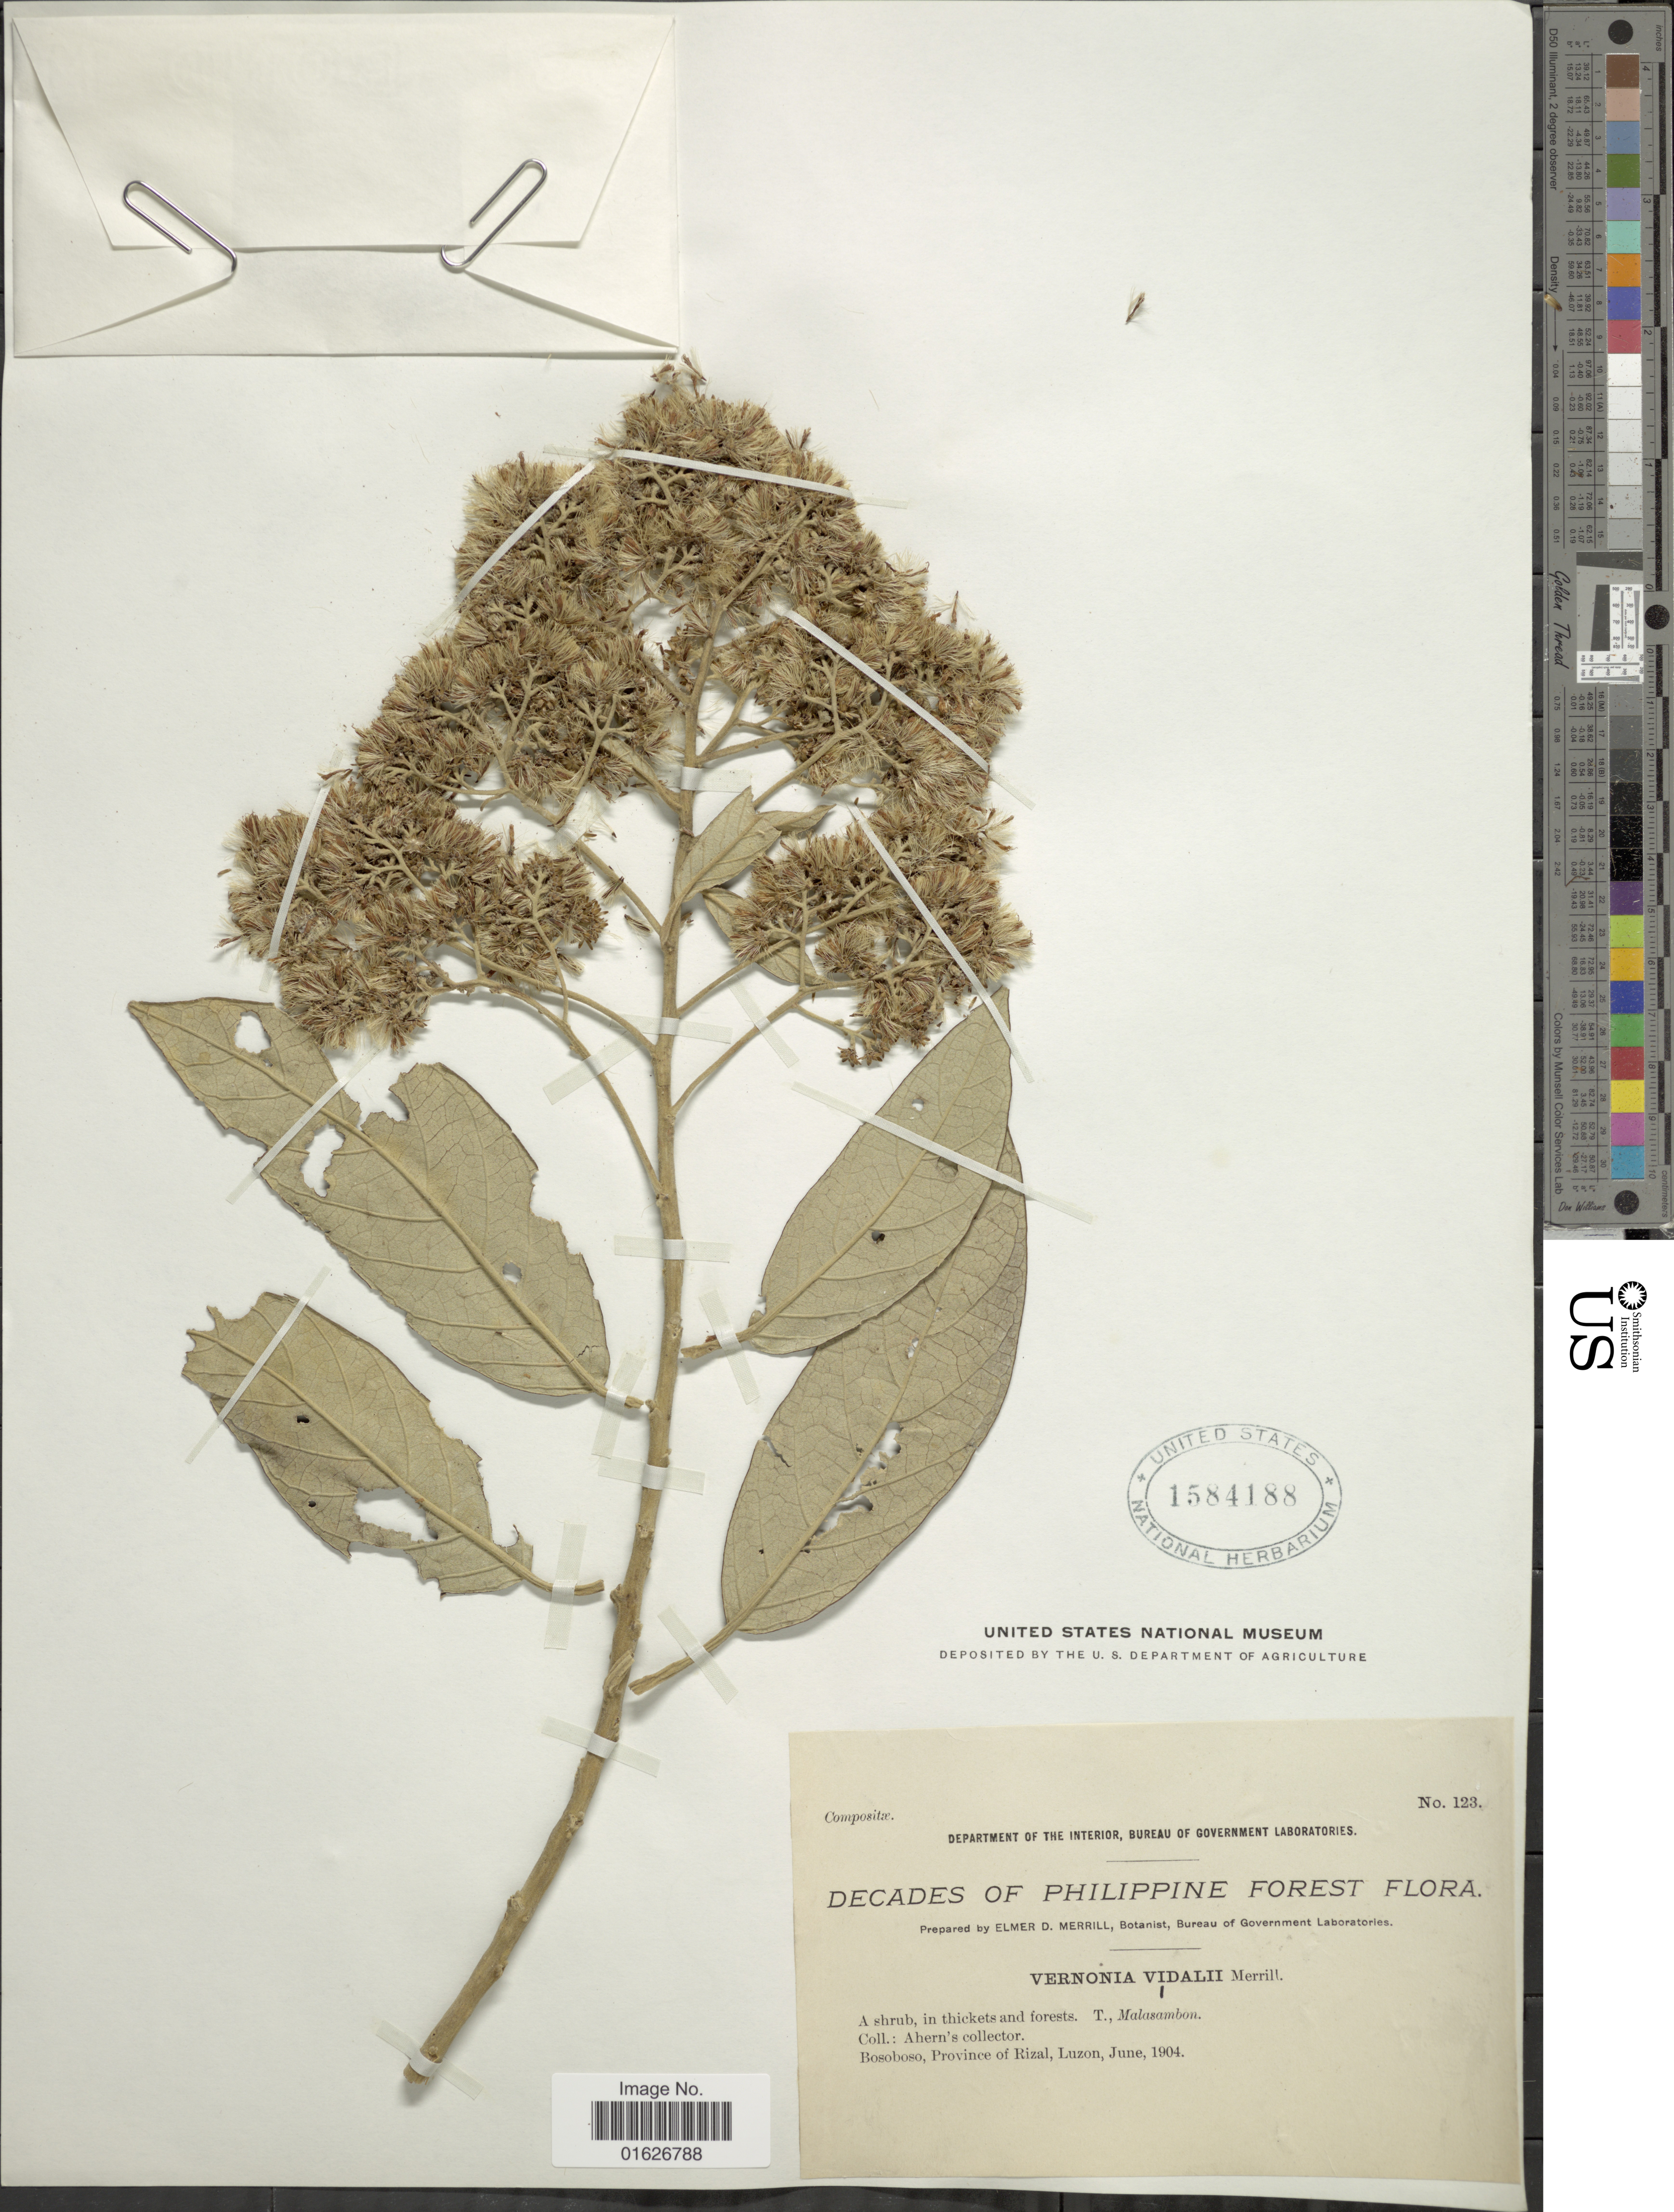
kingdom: Plantae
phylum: Tracheophyta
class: Magnoliopsida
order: Asterales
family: Asteraceae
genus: Strobocalyx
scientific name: Strobocalyx vidalii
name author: (G. Merr.) H. Rob.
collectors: Ahern's collector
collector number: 123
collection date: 1904-06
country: Philippines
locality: Bosoboso, Province of Rizal, Luzon.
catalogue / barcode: US 1584188